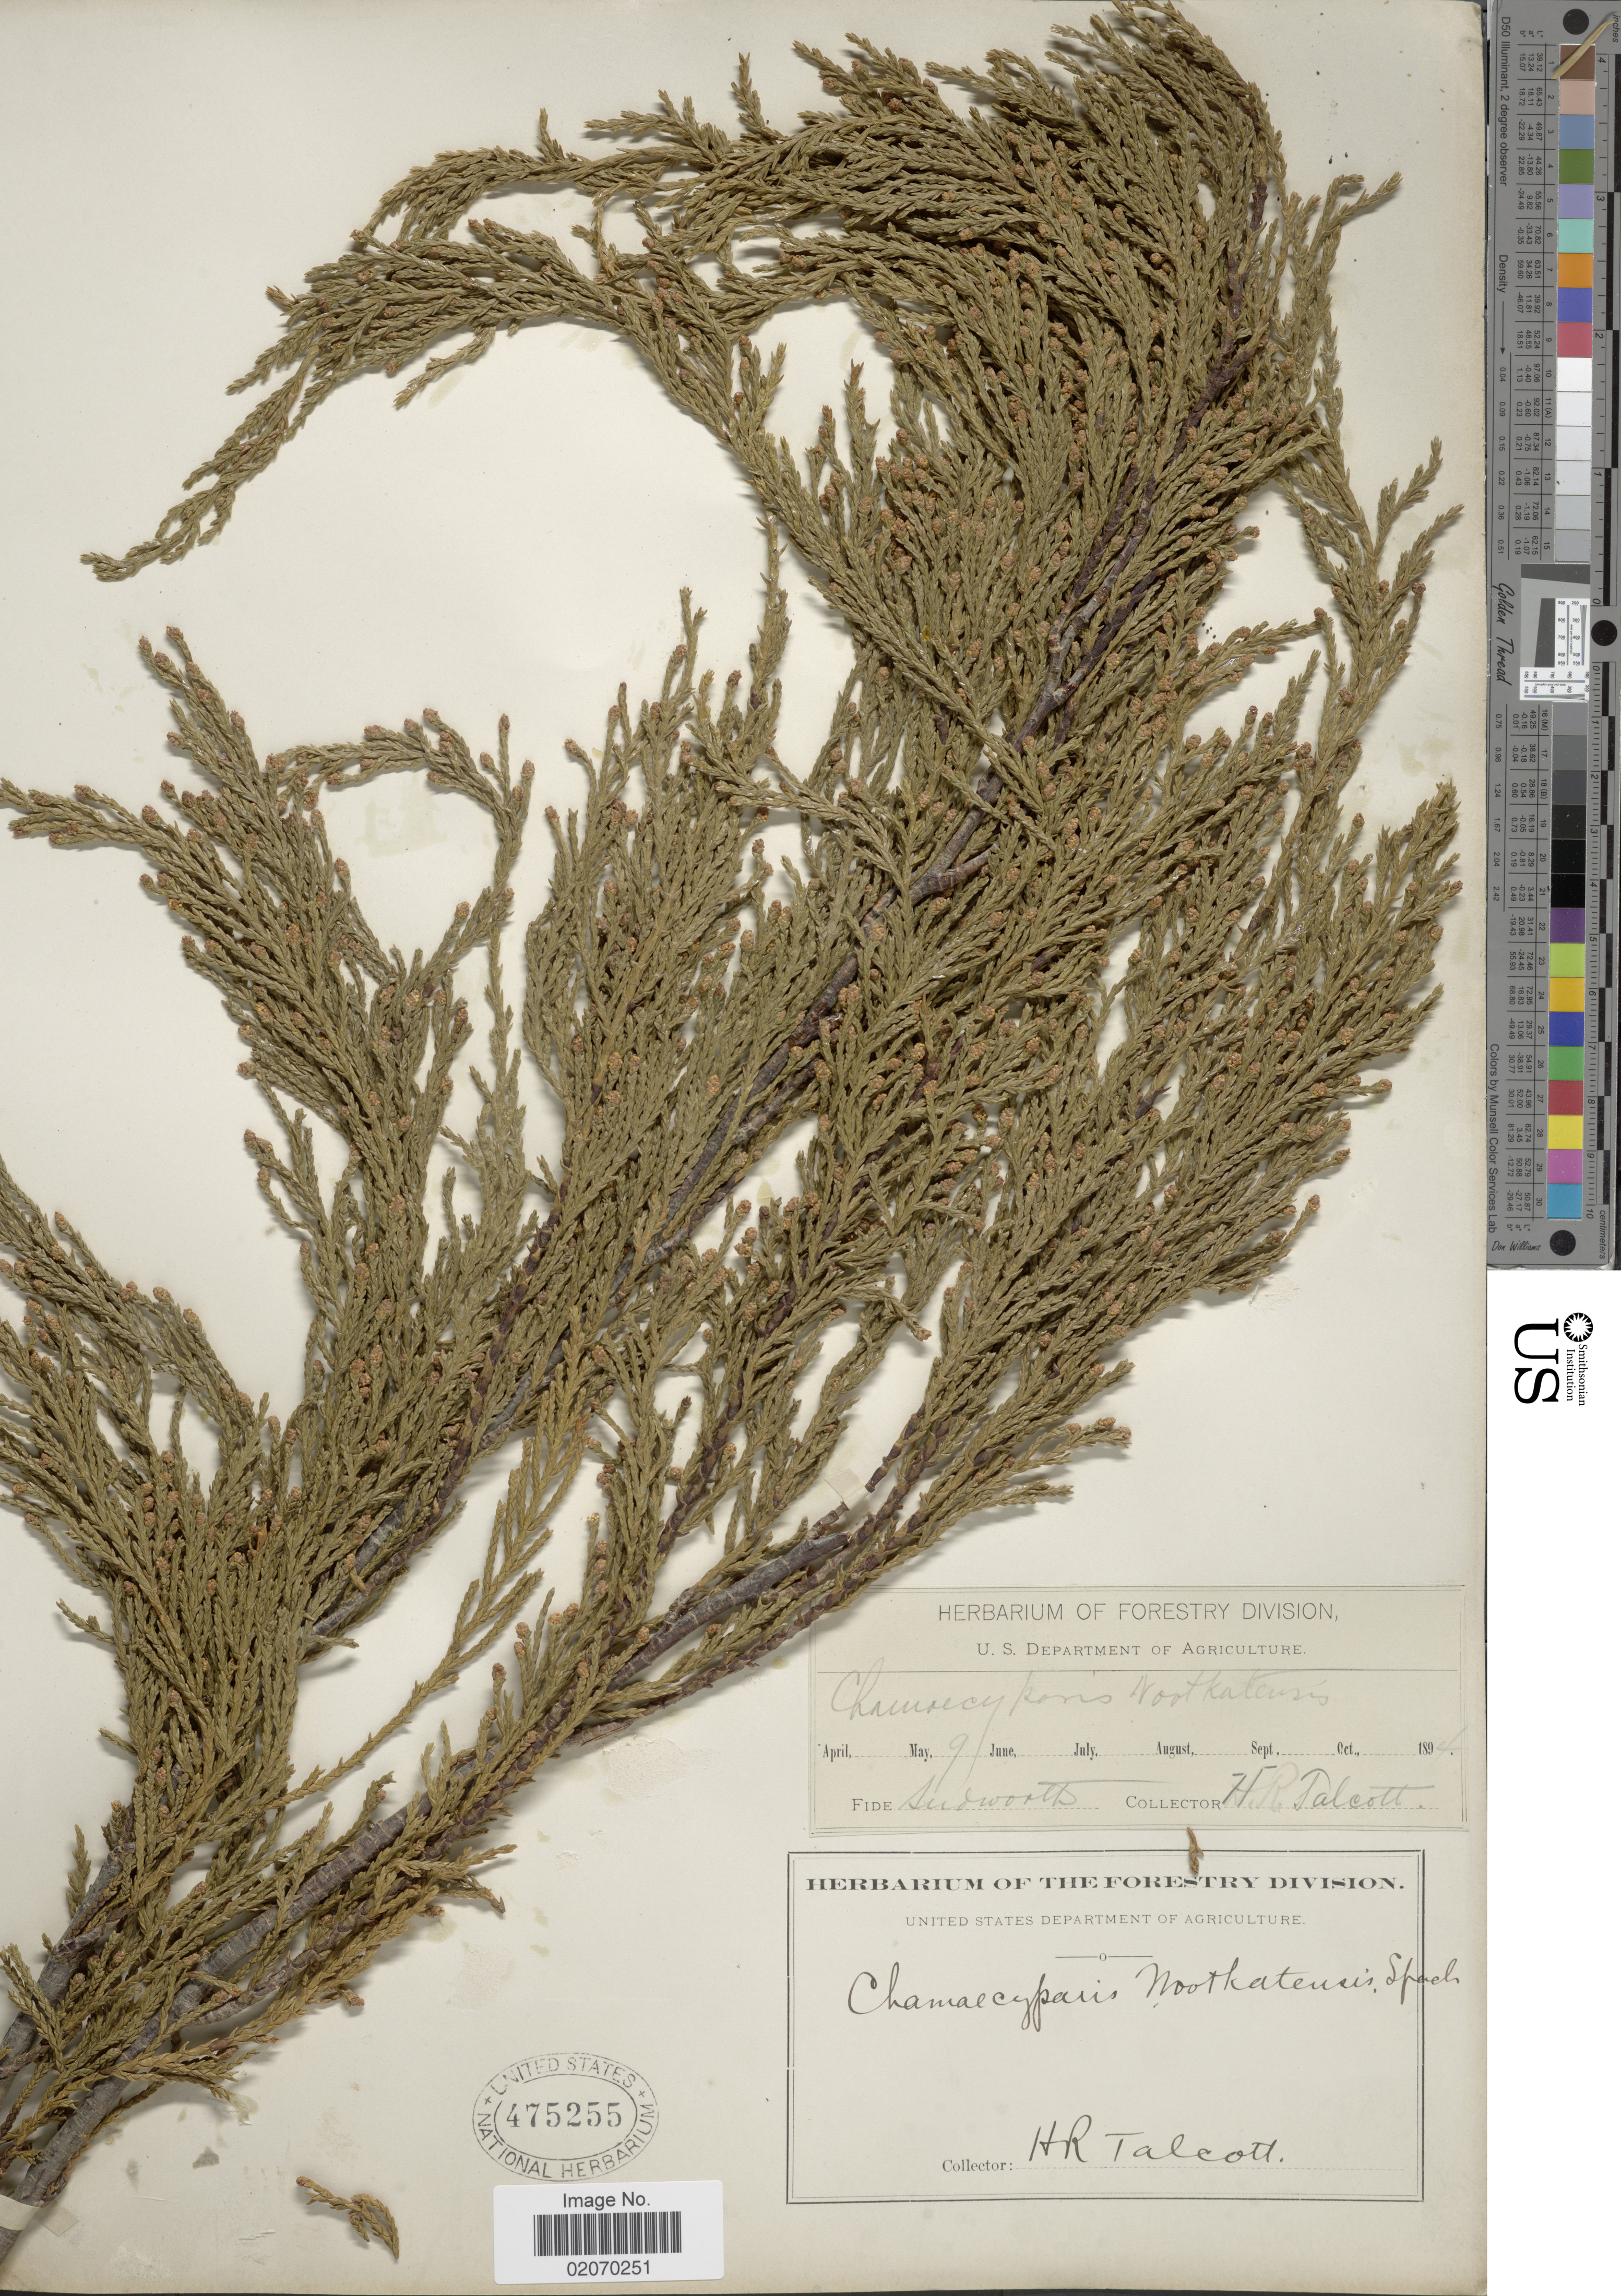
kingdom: Plantae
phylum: Tracheophyta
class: Pinopsida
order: Pinales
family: Cupressaceae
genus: Chamaecyparis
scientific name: Chamaecyparis nootkatensis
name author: (D. Don) Spach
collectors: H. Talcott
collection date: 1894-06-09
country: United States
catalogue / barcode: US 475255